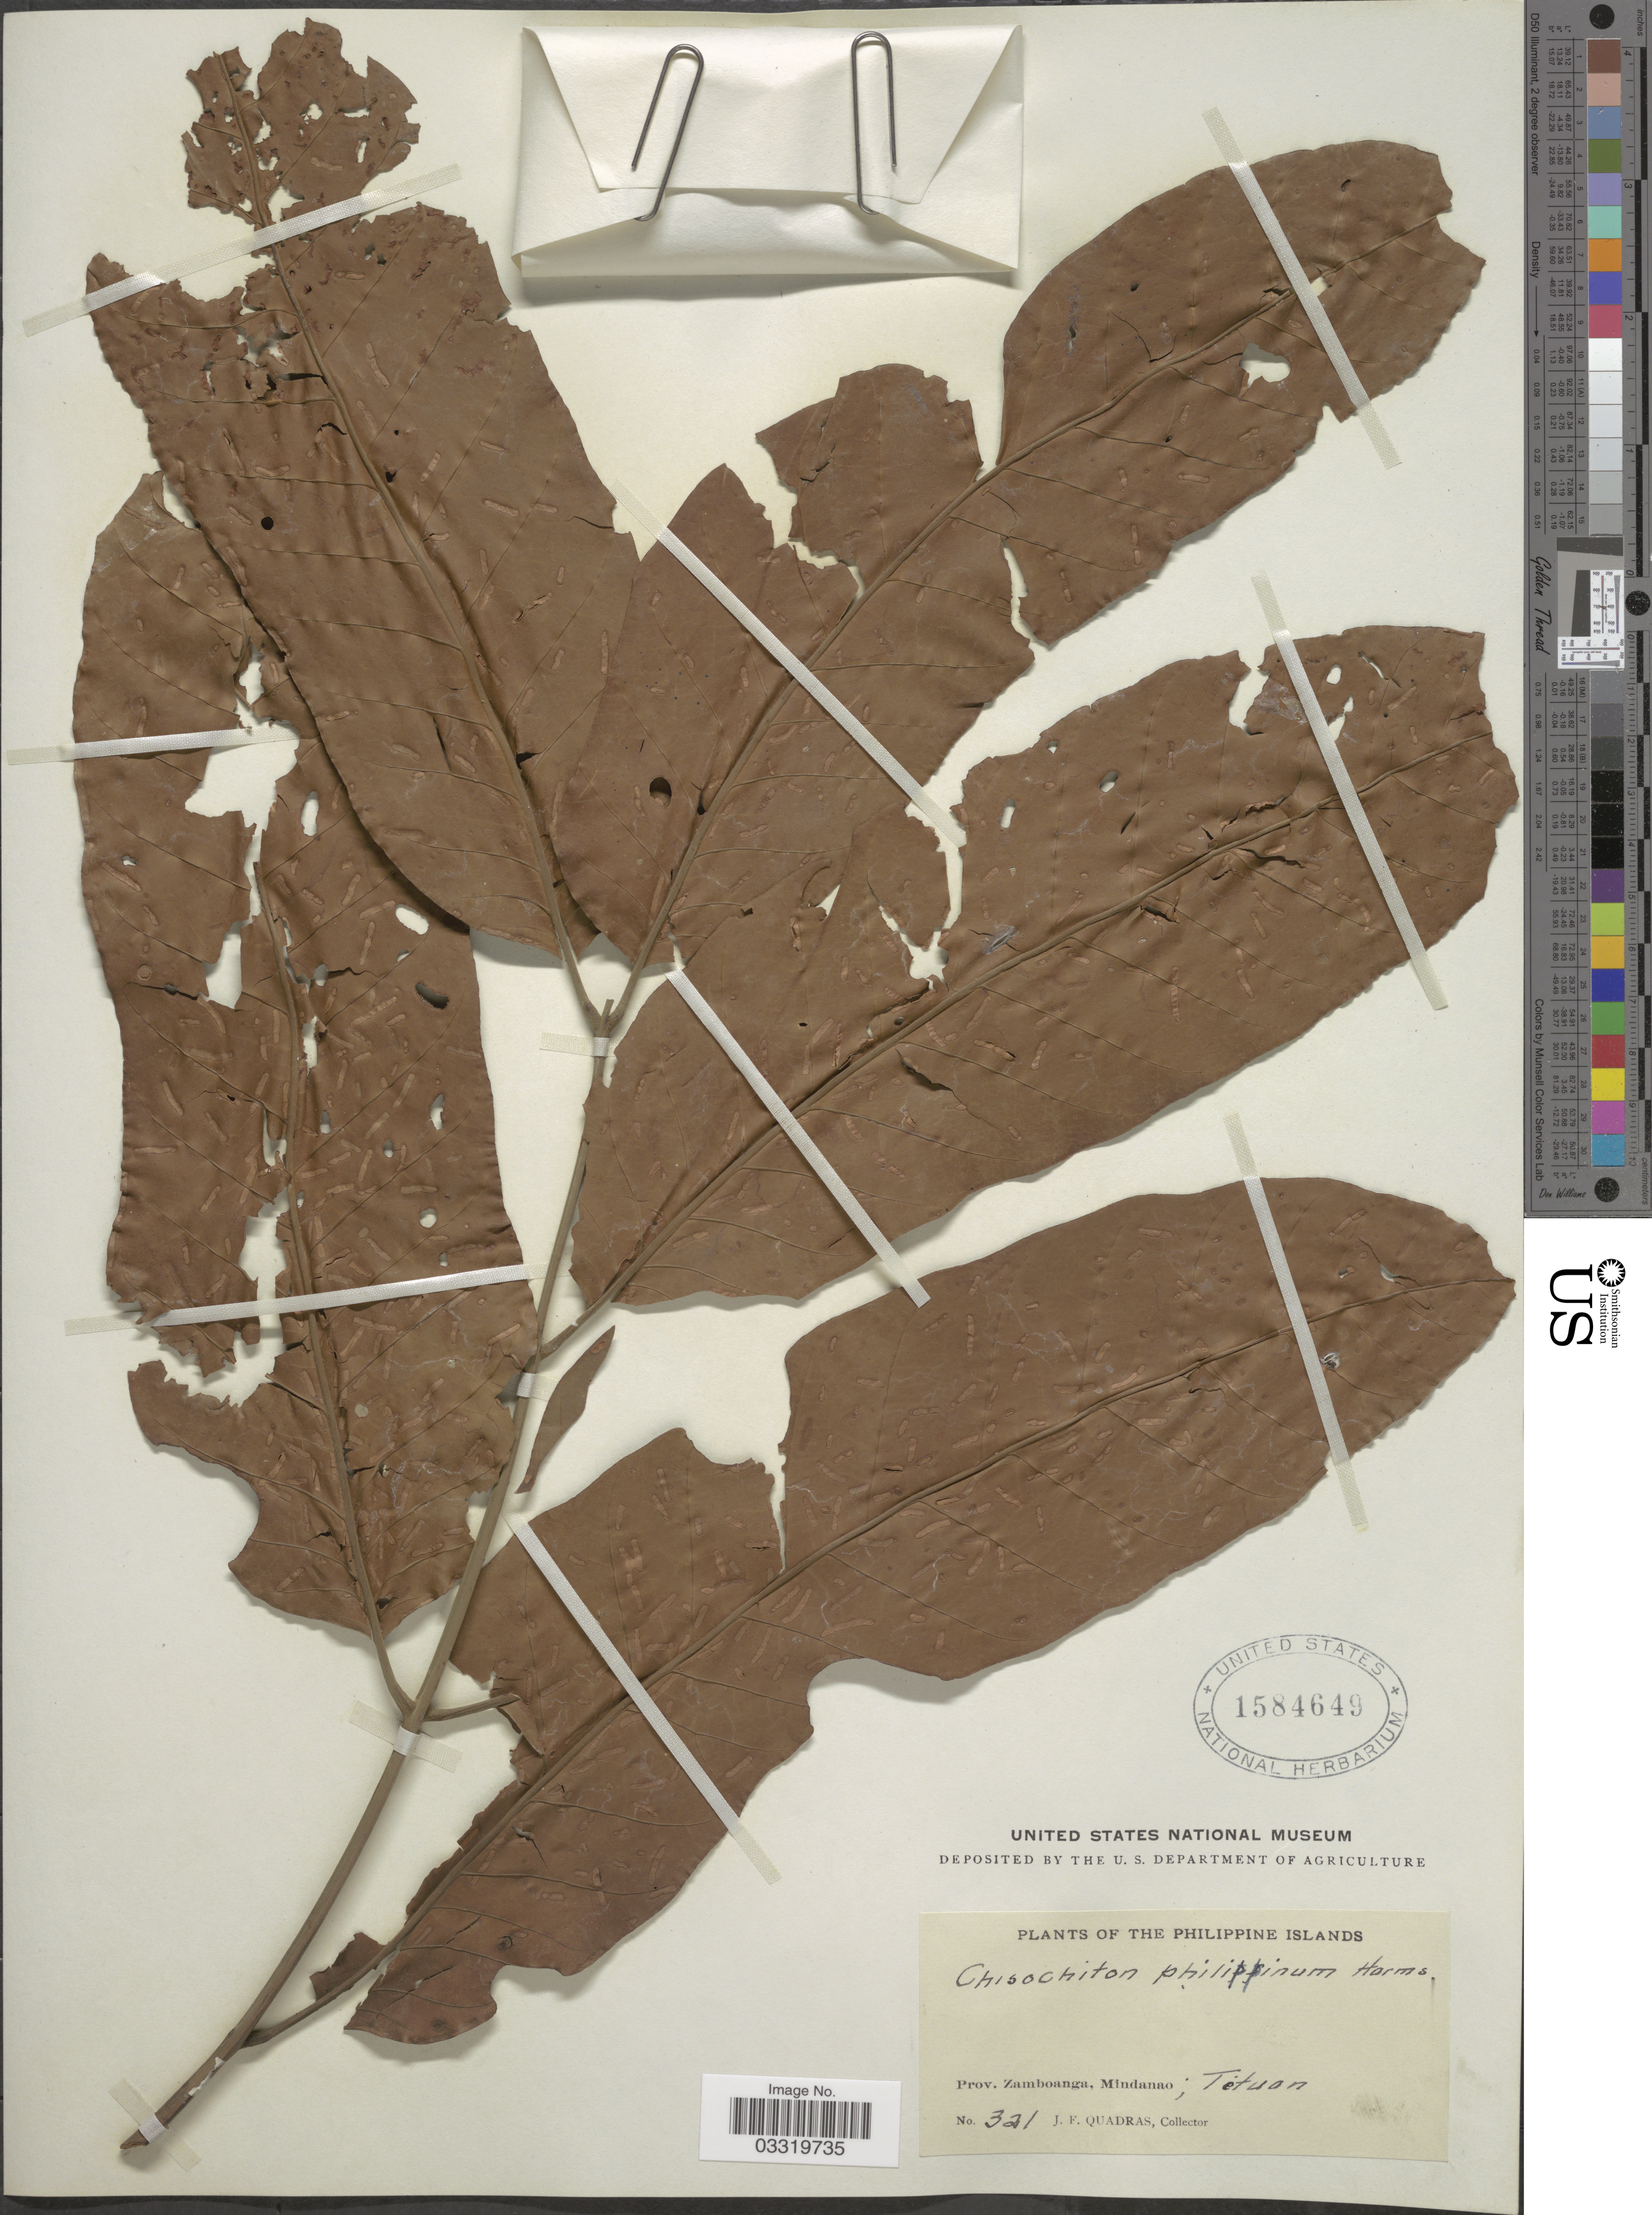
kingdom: Plantae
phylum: Tracheophyta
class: Magnoliopsida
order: Sapindales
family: Meliaceae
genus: Chisocheton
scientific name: Chisocheton pentandrus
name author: (Blanco) Merr.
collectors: J. Quadras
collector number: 321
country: Philippines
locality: The Philippine Islands. Prov. Zamboanga, Mindanao; Tetuan.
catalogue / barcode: US 1584649